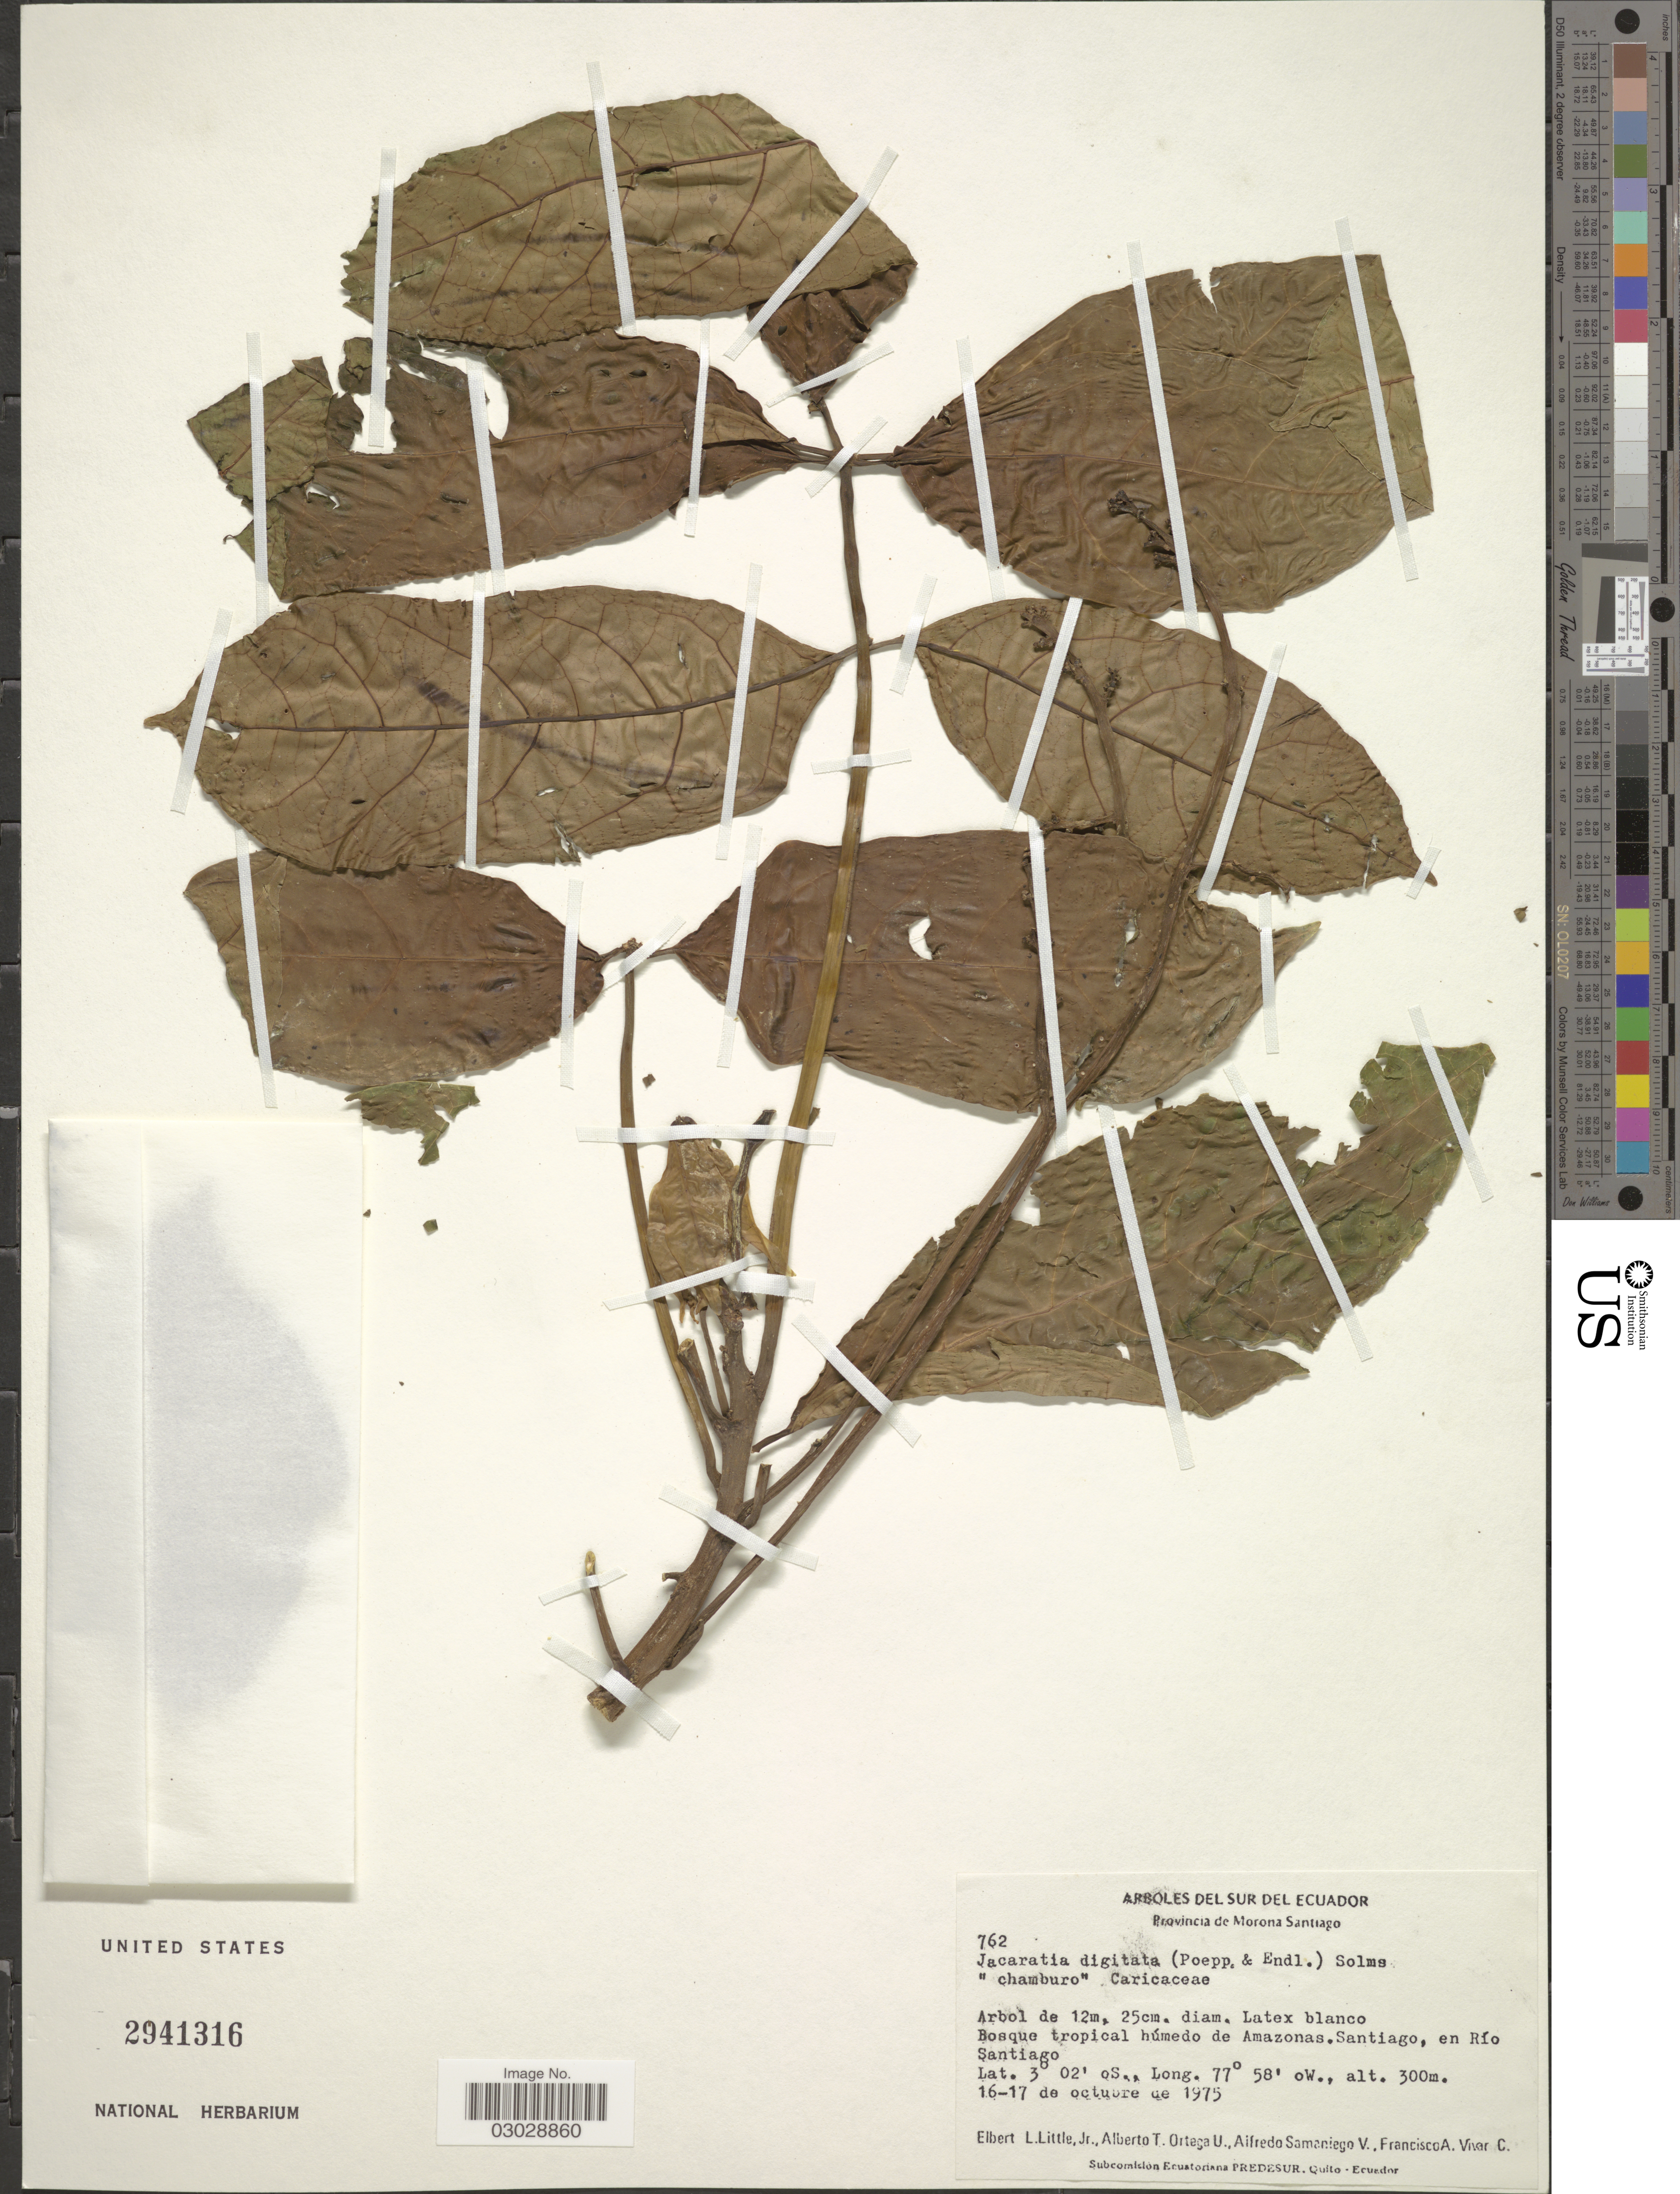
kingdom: Plantae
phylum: Tracheophyta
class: Magnoliopsida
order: Brassicales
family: Caricaceae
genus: Jacaratia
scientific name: Jacaratia digitata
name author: (Poepp. & Endl.) Solms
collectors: E. L. Little, A. T. Ortega U., A. V. Samaniego & F. A. Vivar C.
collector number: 762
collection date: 1975-10-16/1975-10-17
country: Ecuador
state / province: Morona-Santiago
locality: Sur del Ecuador. Bosque tropical húmedo de Amazonas. Santiago, en Río Santiago.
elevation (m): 300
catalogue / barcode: US 2941316